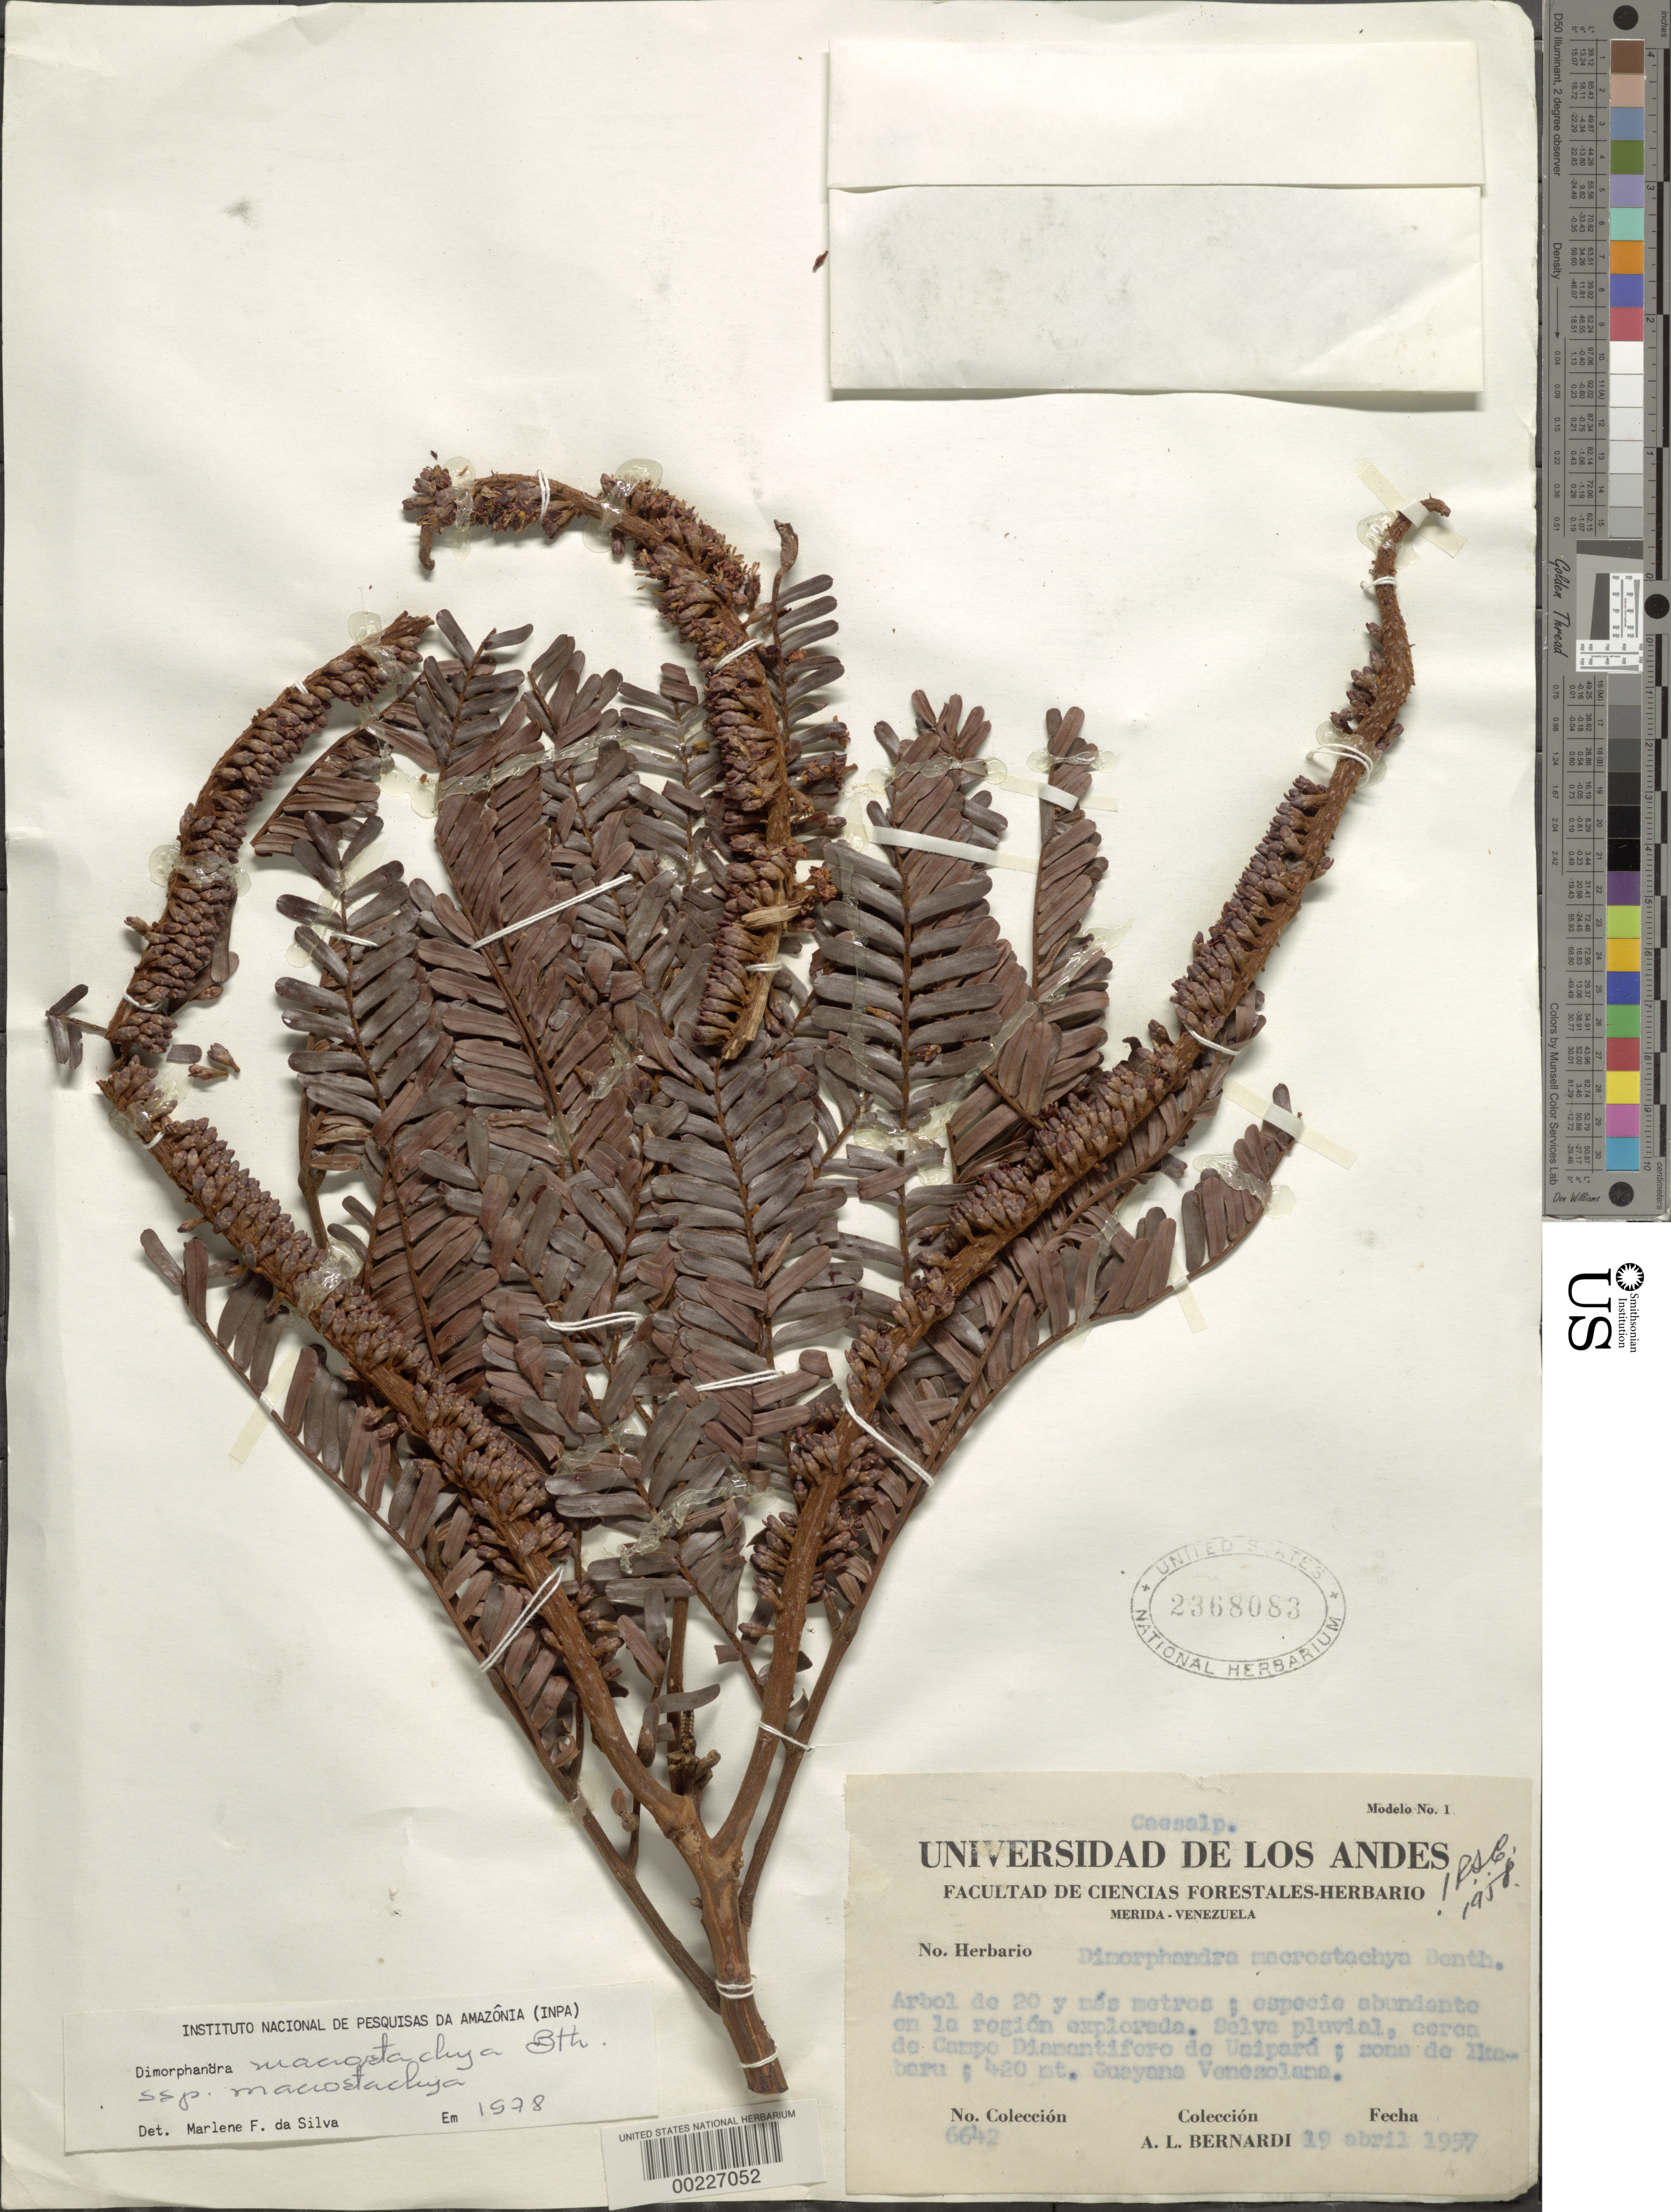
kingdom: Plantae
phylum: Tracheophyta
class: Magnoliopsida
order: Fabales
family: Fabaceae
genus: Dimorphandra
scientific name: Dimorphandra macrostachya subsp. macrostachya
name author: Benth.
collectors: A. L. Bernardi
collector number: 6642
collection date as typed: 19 Apr 1957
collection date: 1957-04-19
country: Venezuela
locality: Guayana venezuela; ca campo diamantiforo do uaiparu; zone of ikabaru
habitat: Rain forest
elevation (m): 420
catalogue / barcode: US 2368083